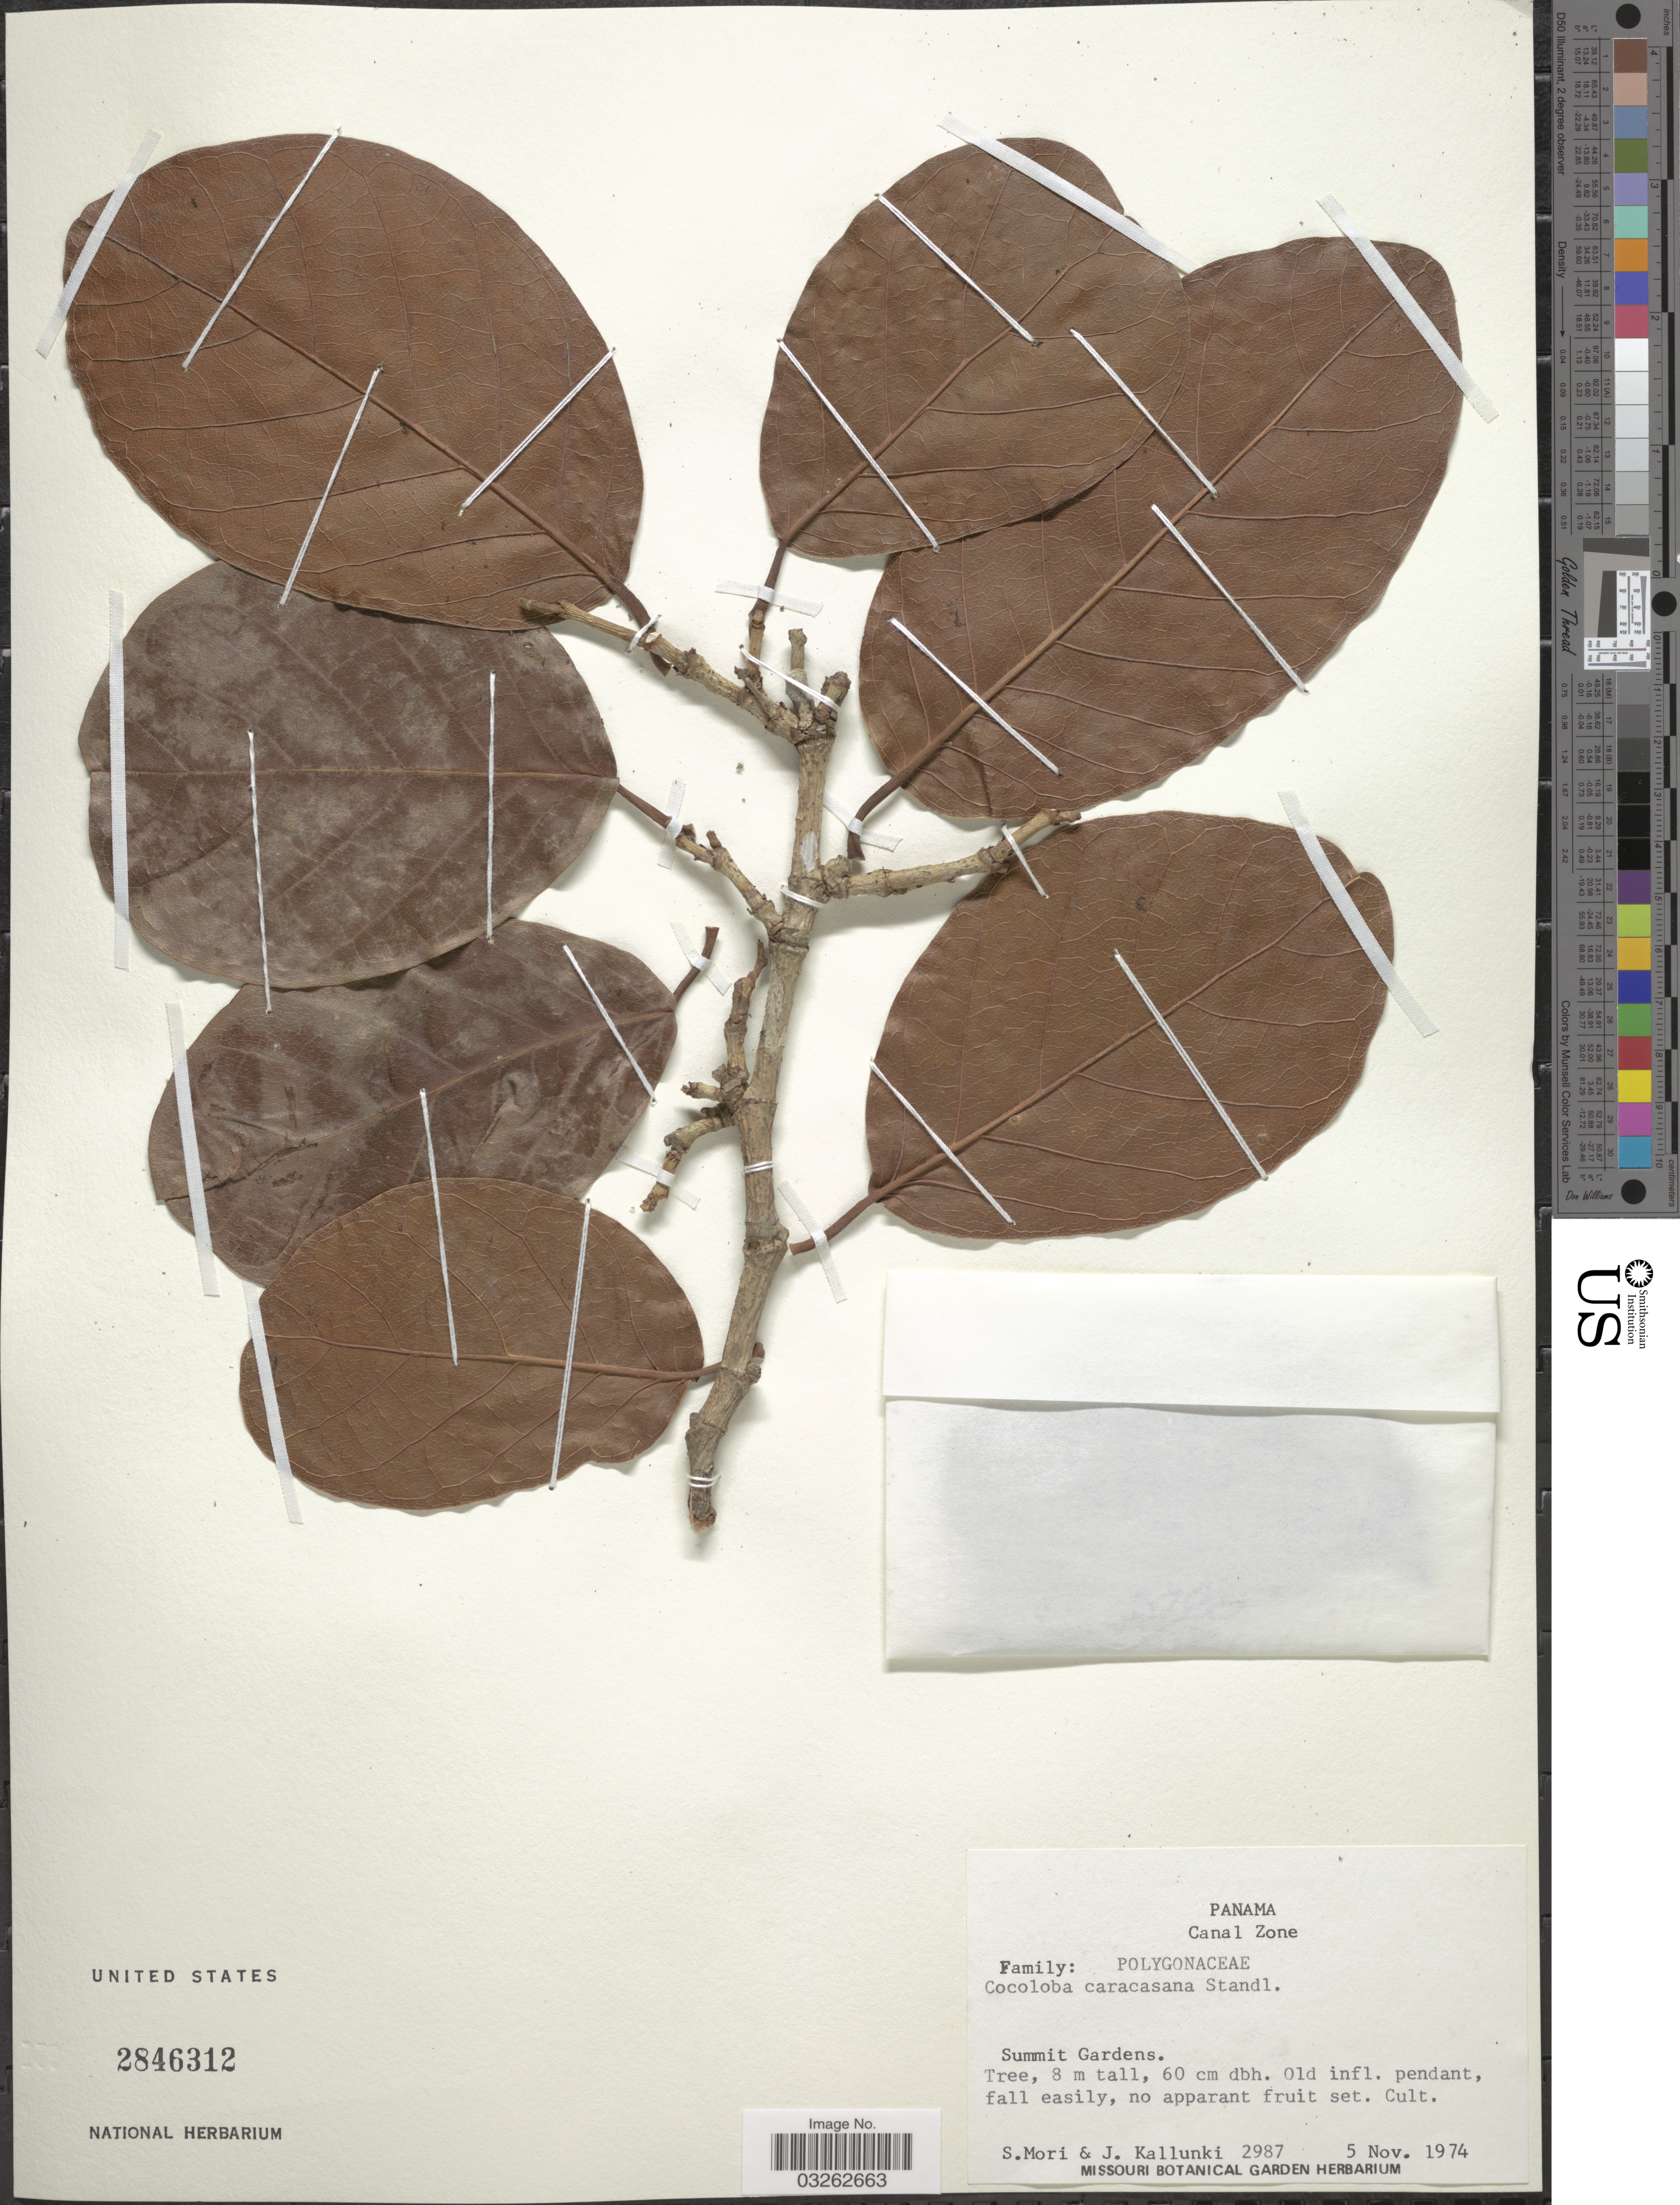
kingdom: Plantae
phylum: Tracheophyta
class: Magnoliopsida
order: Caryophyllales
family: Polygonaceae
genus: Coccoloba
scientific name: Coccoloba caracasana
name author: Meisn.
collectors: S. Mori & J. Kallunki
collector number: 2987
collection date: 1974-11-05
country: Panama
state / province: Colón / Panamá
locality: Canal Zone. Summit Gardens.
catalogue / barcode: US 2846312